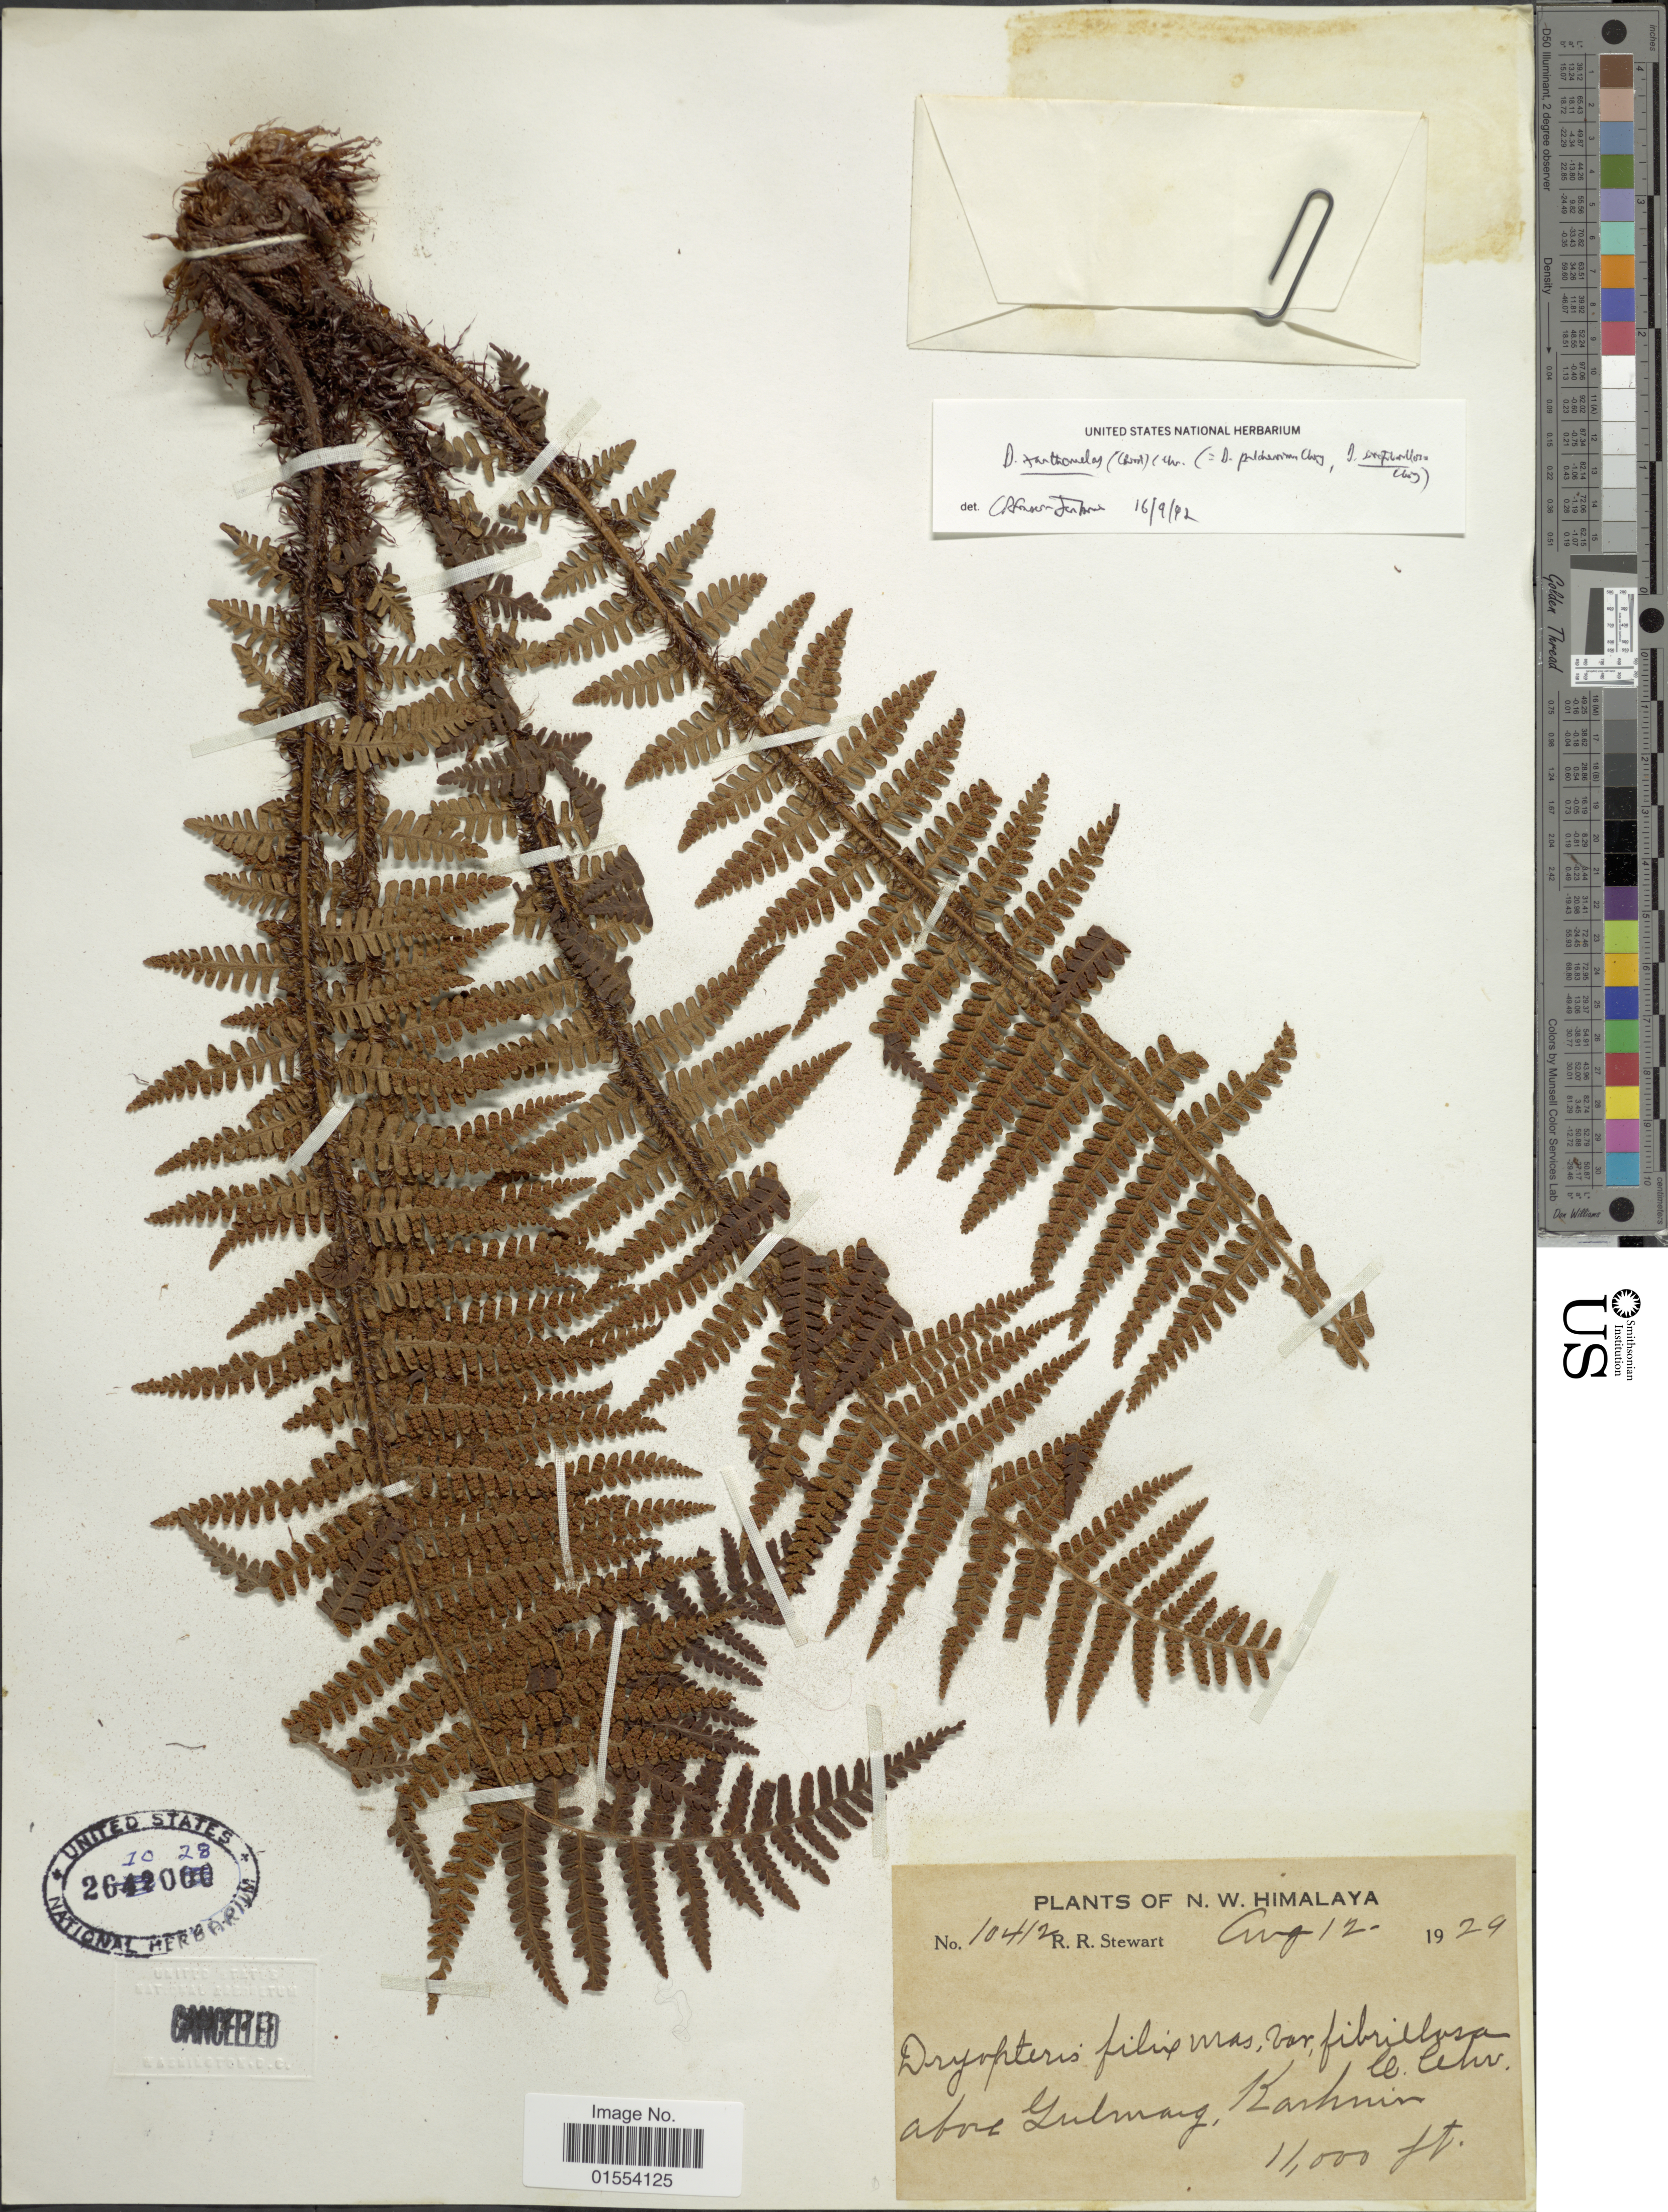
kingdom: Plantae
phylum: Tracheophyta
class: Polypodiopsida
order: Polypodiales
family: Dryopteridaceae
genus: Dryopteris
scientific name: Dryopteris filix-mas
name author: (L.) Schott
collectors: R. R. Stewart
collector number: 10412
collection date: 1929-08-12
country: India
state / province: Jammu and Kashmir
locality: N. W. Himalaya, above Gulmarg, Kashmir.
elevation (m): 3353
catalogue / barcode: US 2610028